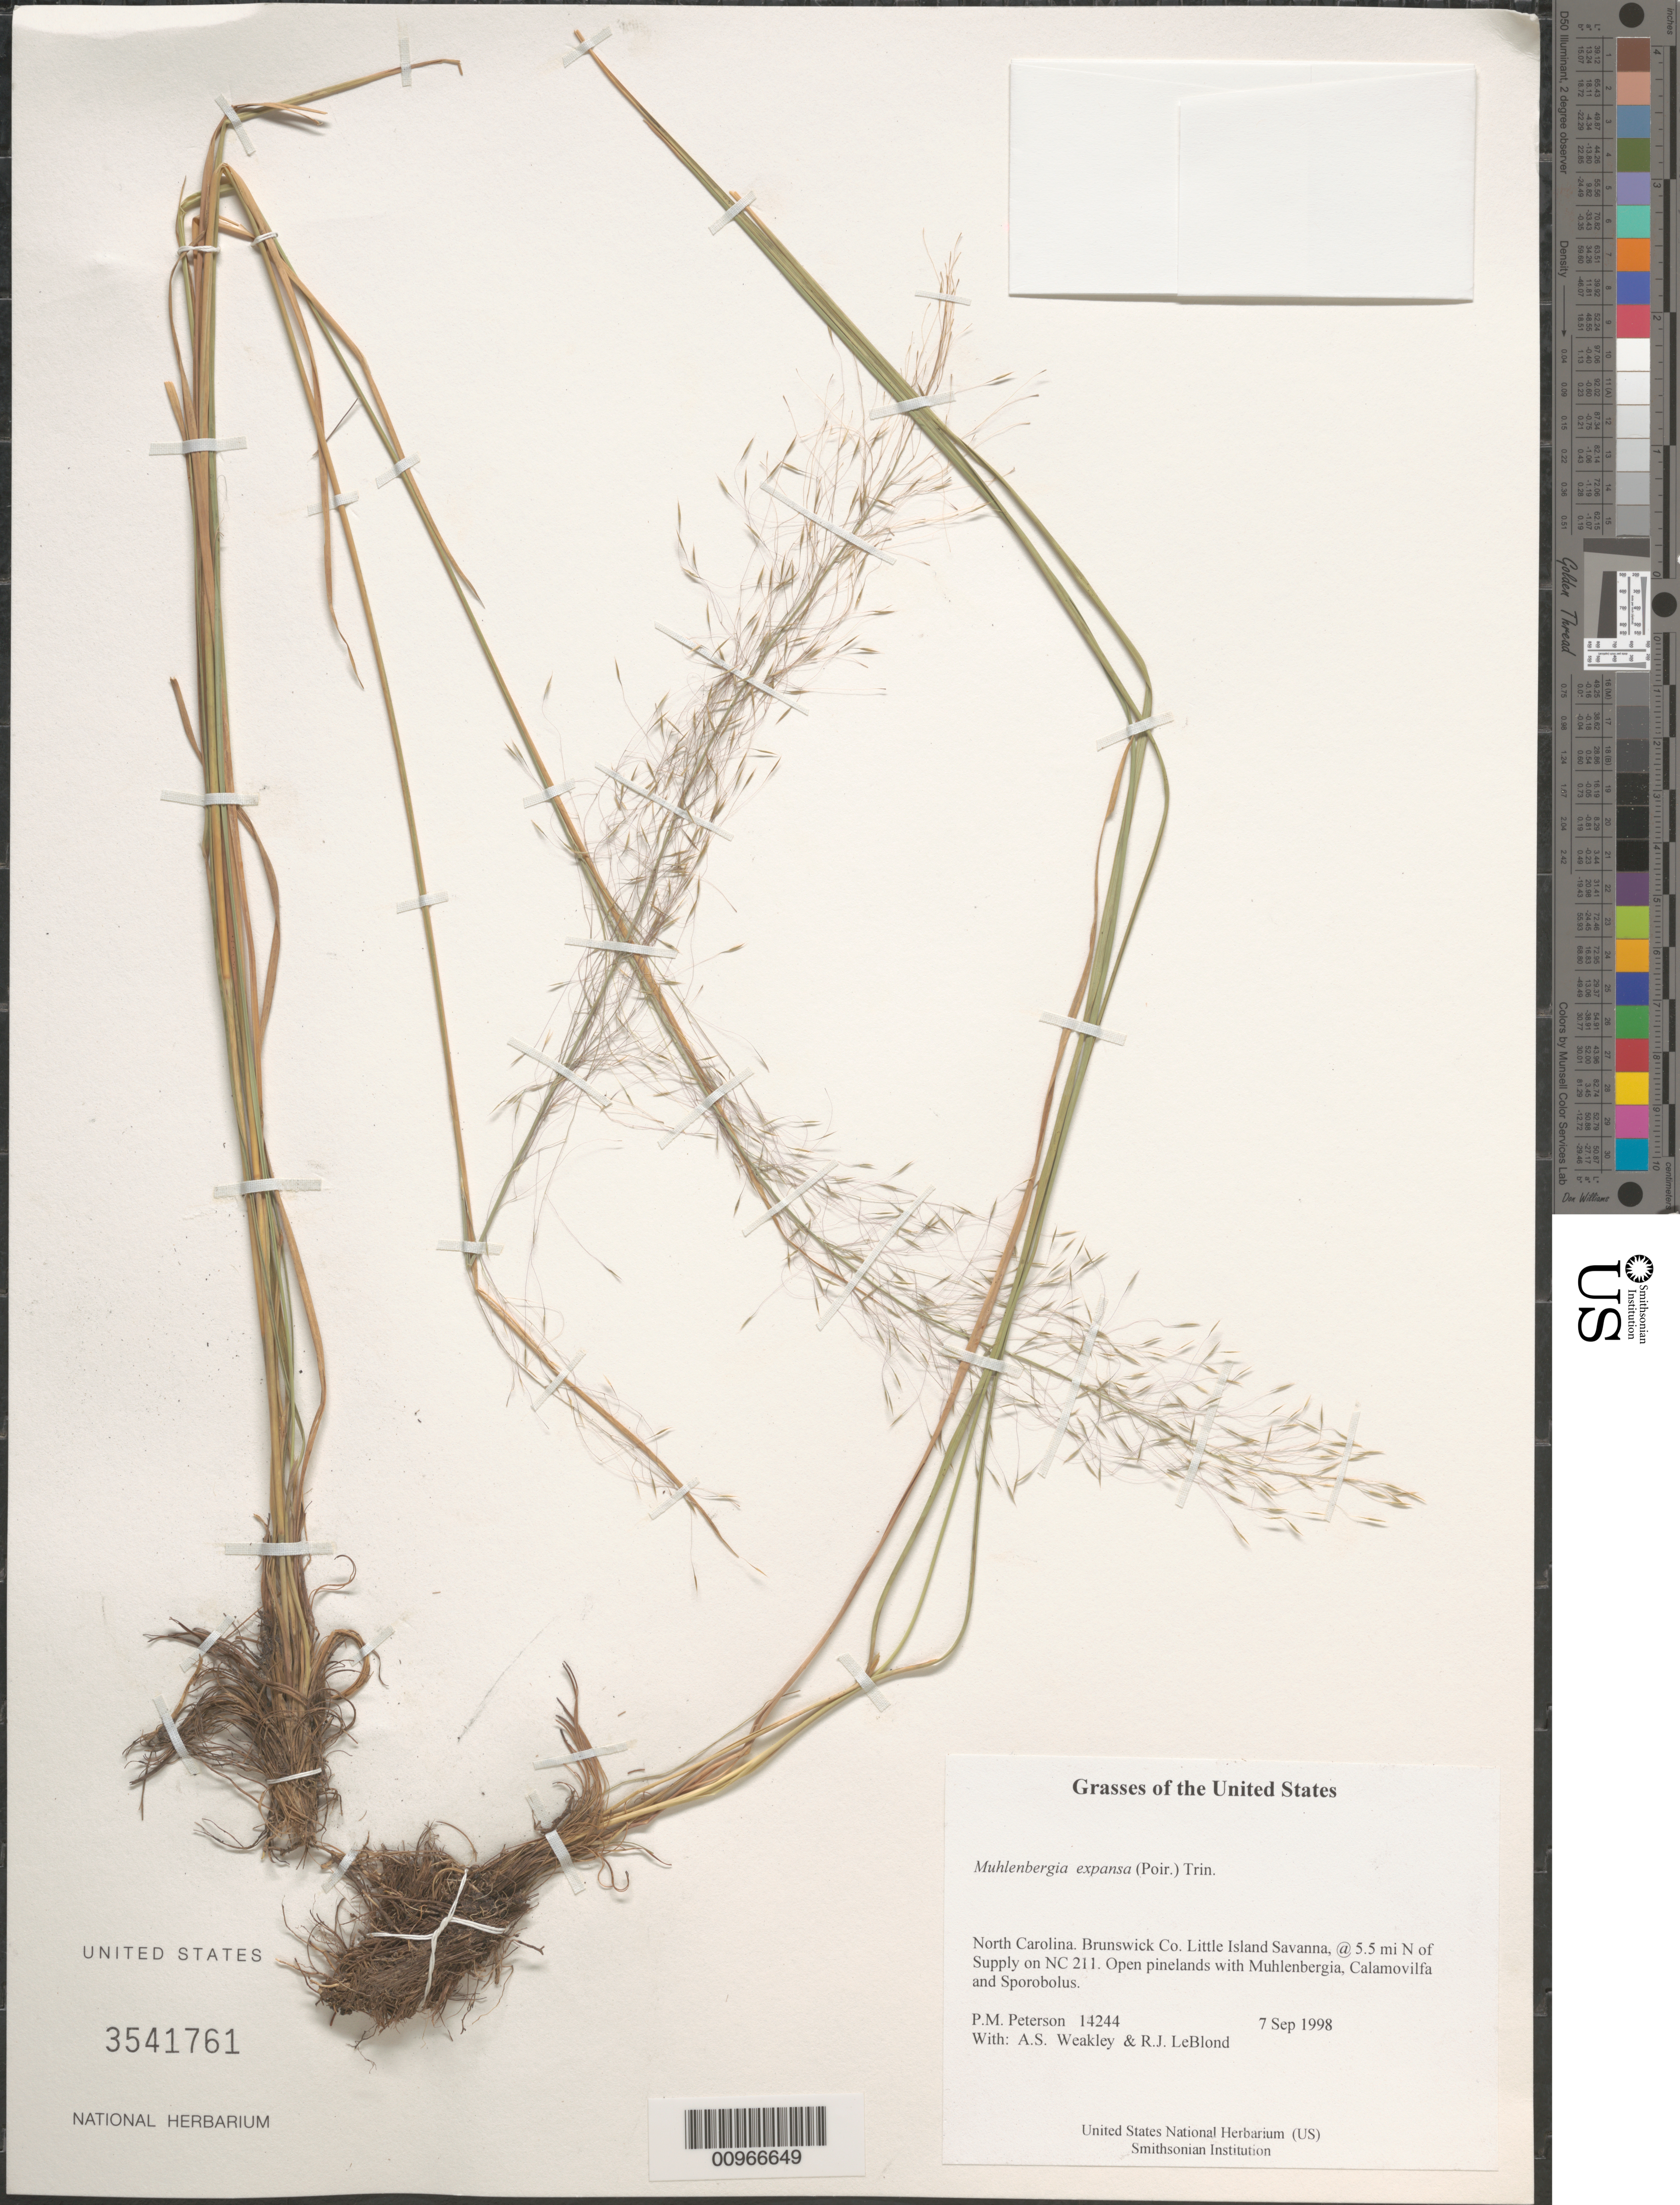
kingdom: Plantae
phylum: Tracheophyta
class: Liliopsida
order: Poales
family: Poaceae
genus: Muhlenbergia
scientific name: Muhlenbergia expansa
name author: Trin.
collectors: P. M. Peterson, A. S. Weakley & R. J. LeBlond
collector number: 14244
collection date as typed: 07 Sep 1998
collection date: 1998-09-07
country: United States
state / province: North Carolina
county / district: Brunswick Co.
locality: Little Island Savanna, @ 5.5 mi N of Supply on NC 211.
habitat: Open pinelands with Muhlenbergia, Calamovilfa and Sporobolus.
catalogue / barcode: US 3541761